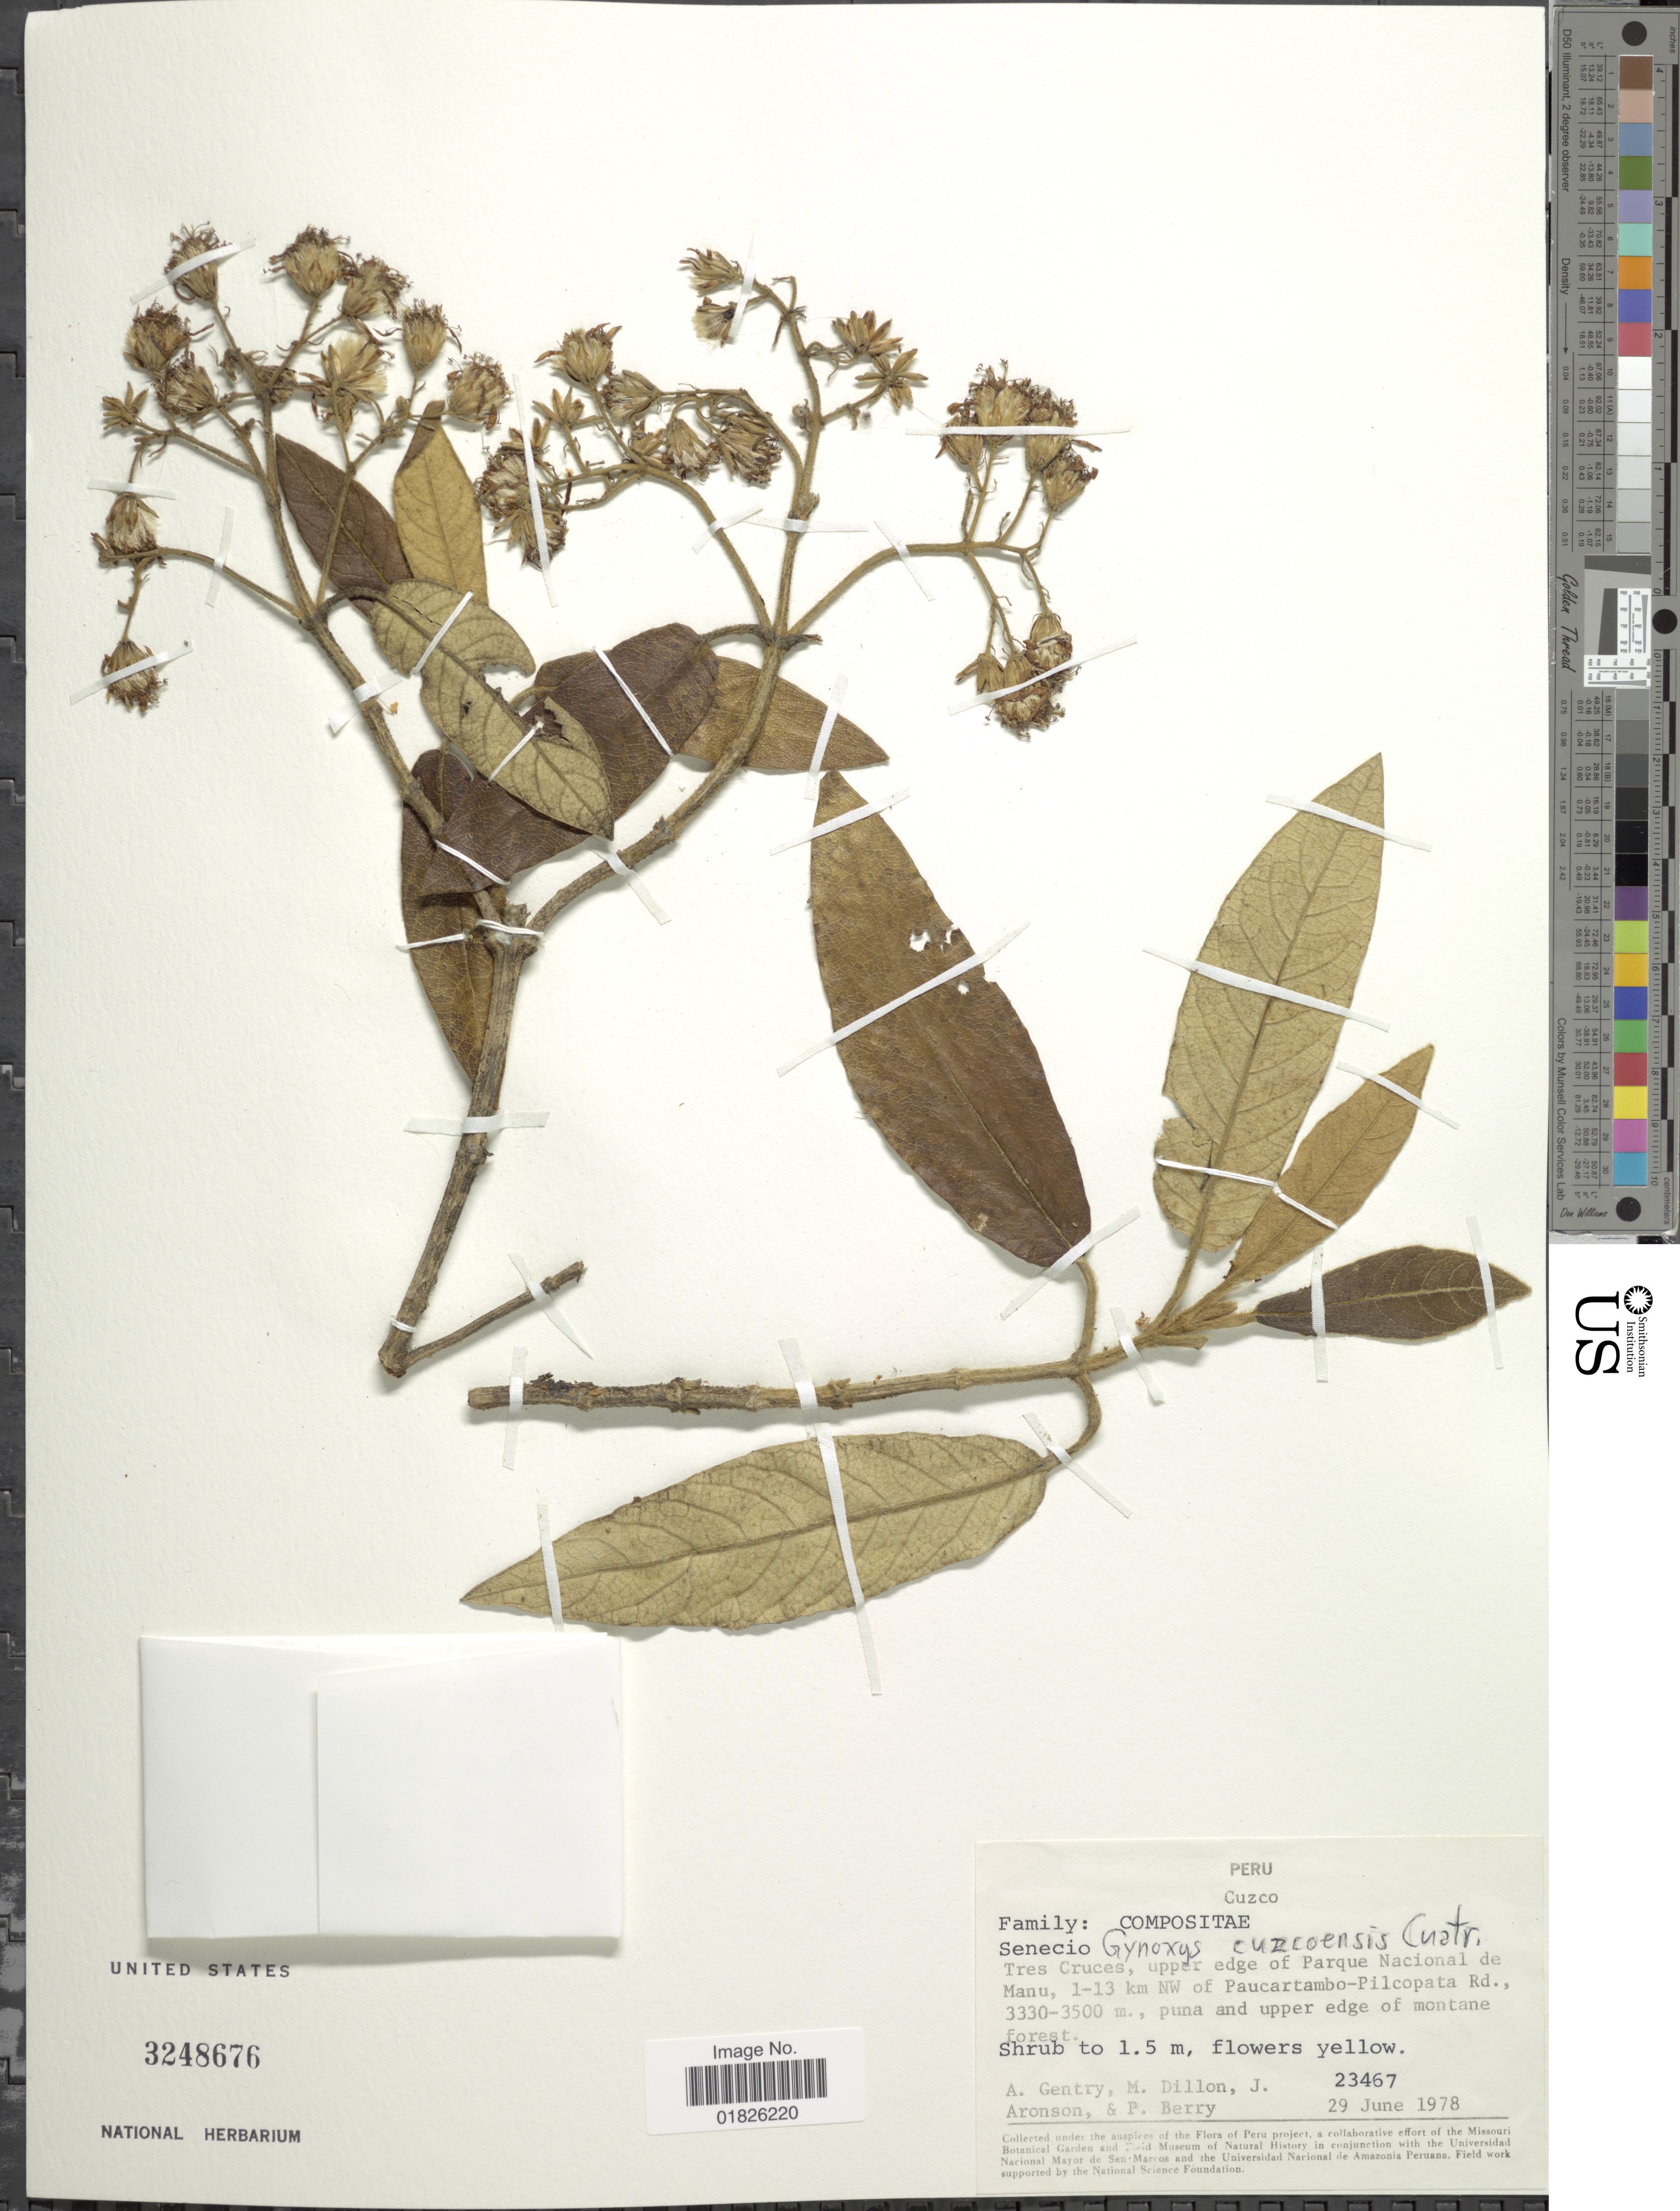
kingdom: Plantae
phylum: Tracheophyta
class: Magnoliopsida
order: Asterales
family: Asteraceae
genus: Gynoxys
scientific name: Gynoxys cuzcoensis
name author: Cuatrec.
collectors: A. H. Gentry, M. O. Dillon, J. Aronson & P. Berry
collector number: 23467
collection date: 1978-06-29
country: Peru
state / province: Cusco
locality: Tres Cruces, upper edge of Parque Nacional de Manu, 1-13 km NW of Paucartambo-Pilcopata Rd., puna and upper edge of montane forest.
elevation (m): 3330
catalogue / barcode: US 3248678